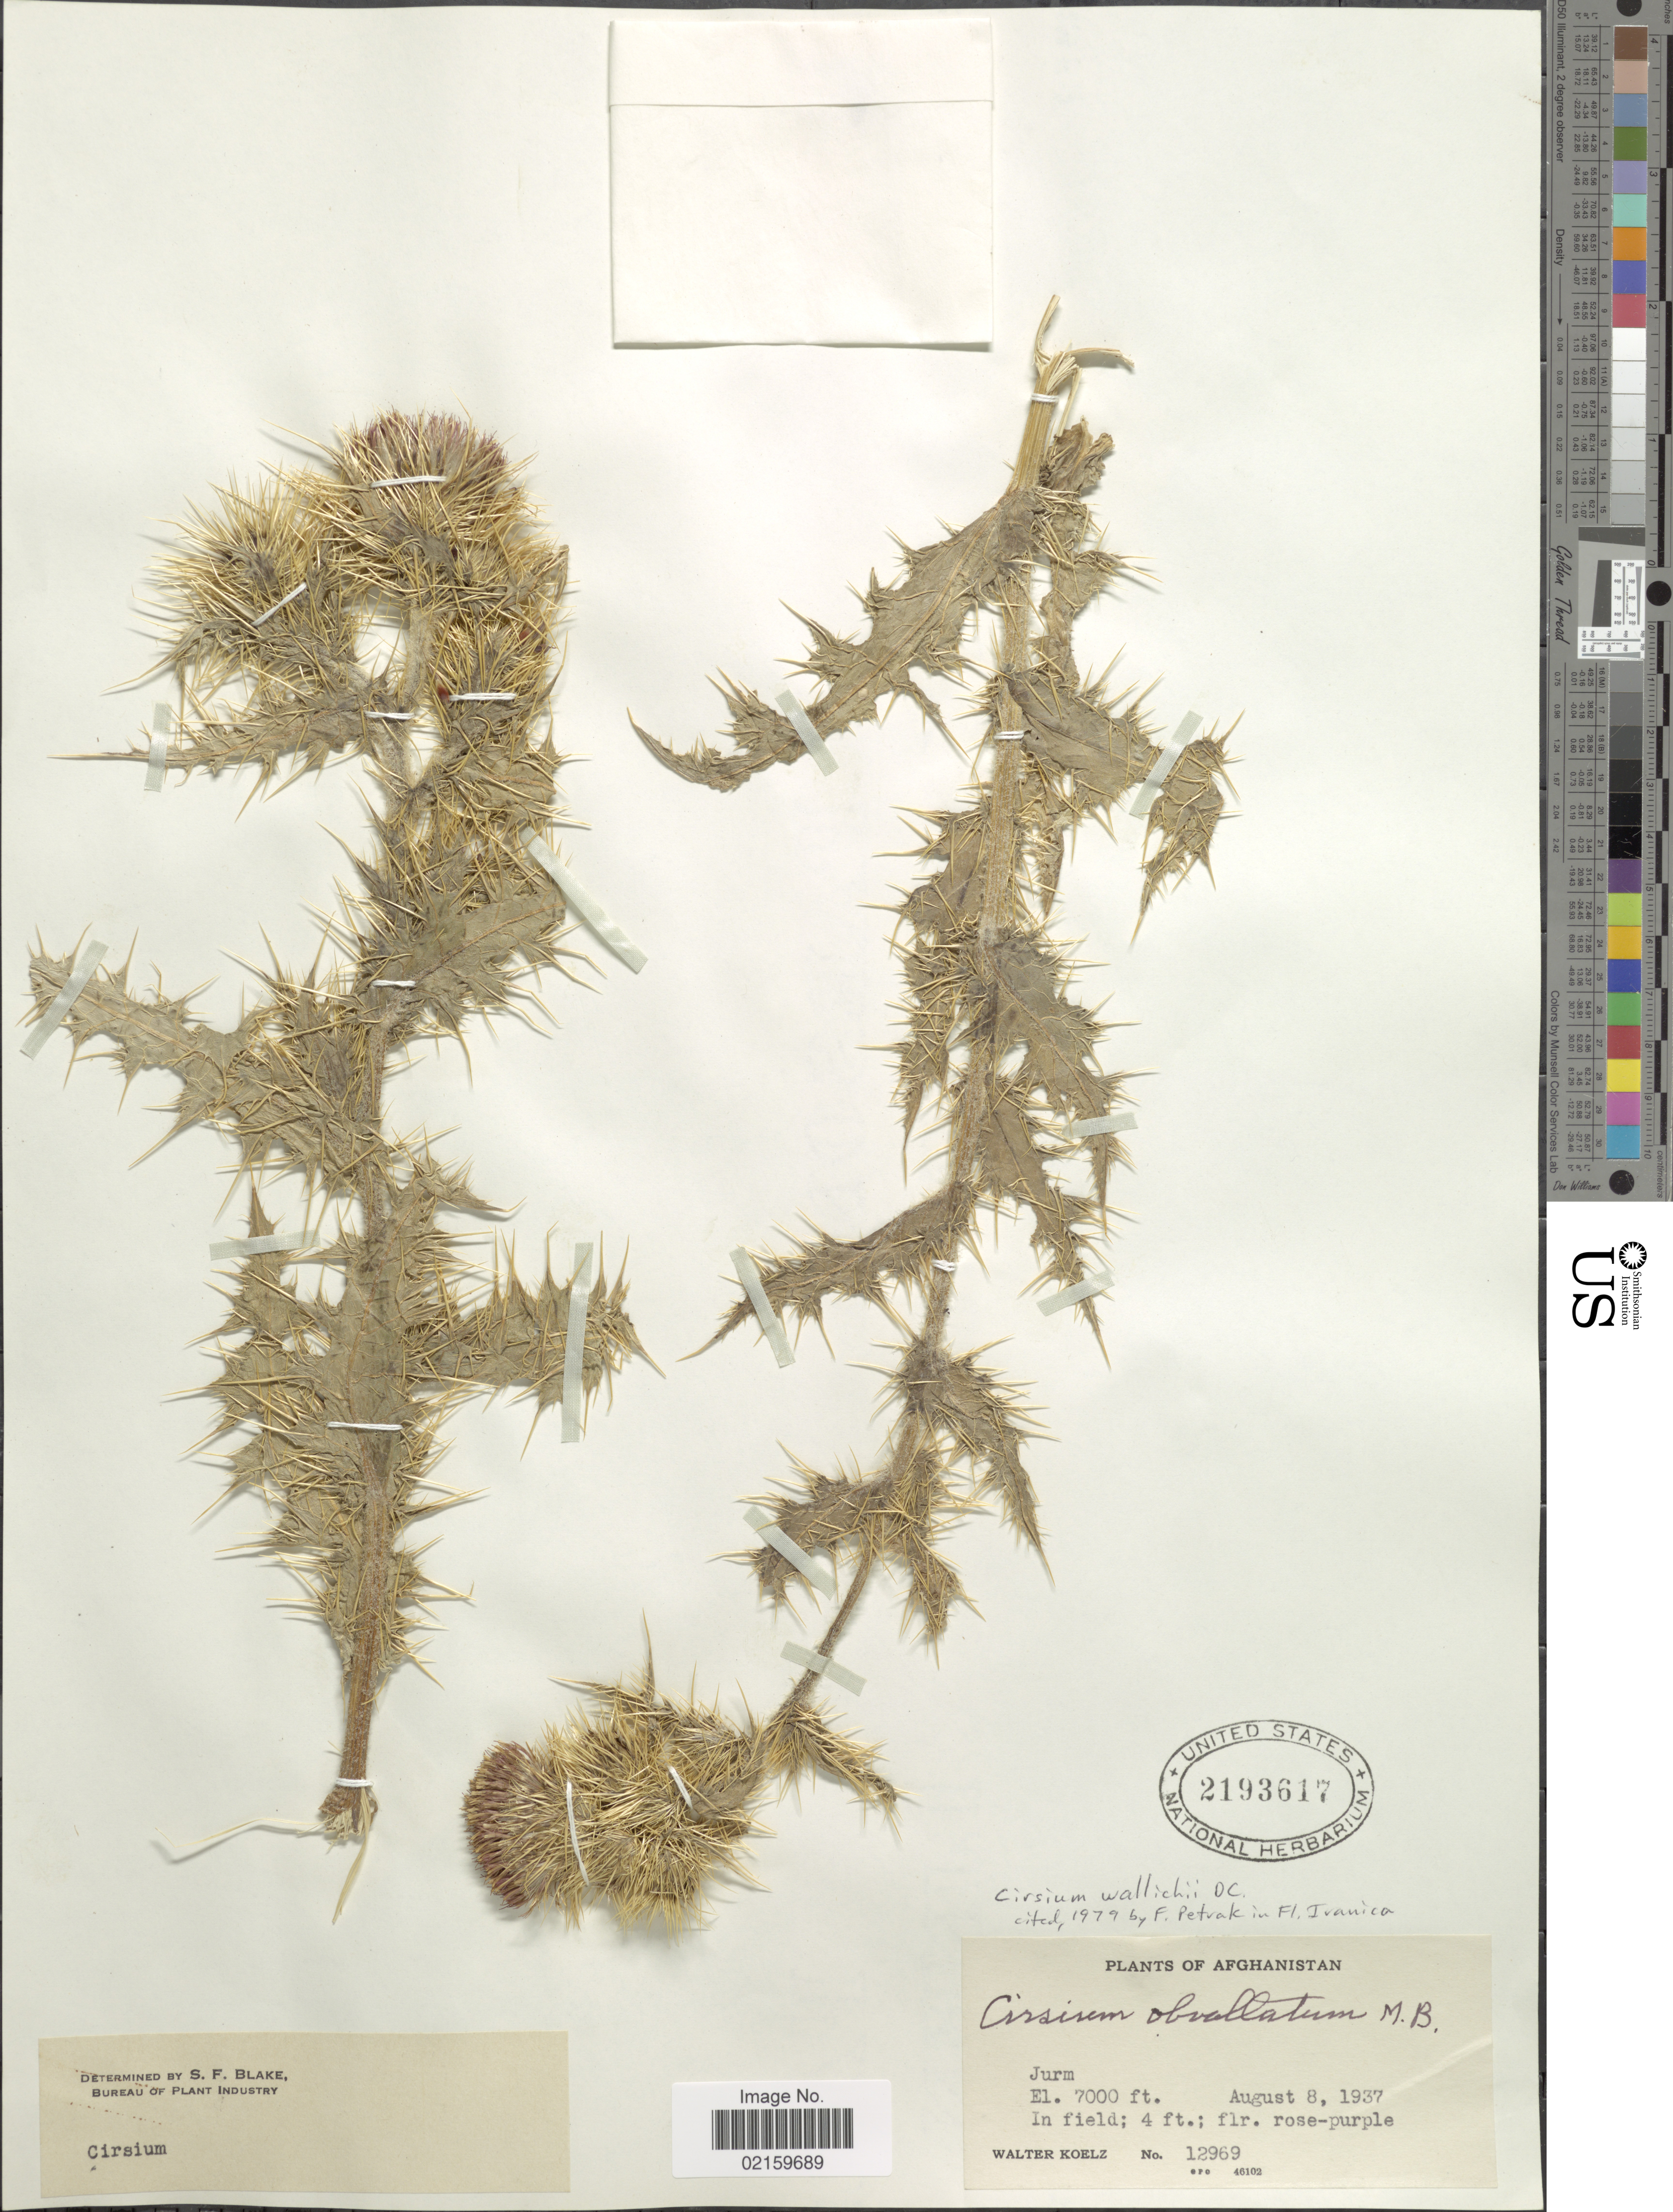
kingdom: Plantae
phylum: Tracheophyta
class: Magnoliopsida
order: Asterales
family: Asteraceae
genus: Cirsium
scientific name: Cirsium wallichii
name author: DC.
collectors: W. N. Koelz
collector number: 12969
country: Afghanistan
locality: Jurm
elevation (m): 2134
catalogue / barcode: US 2193617